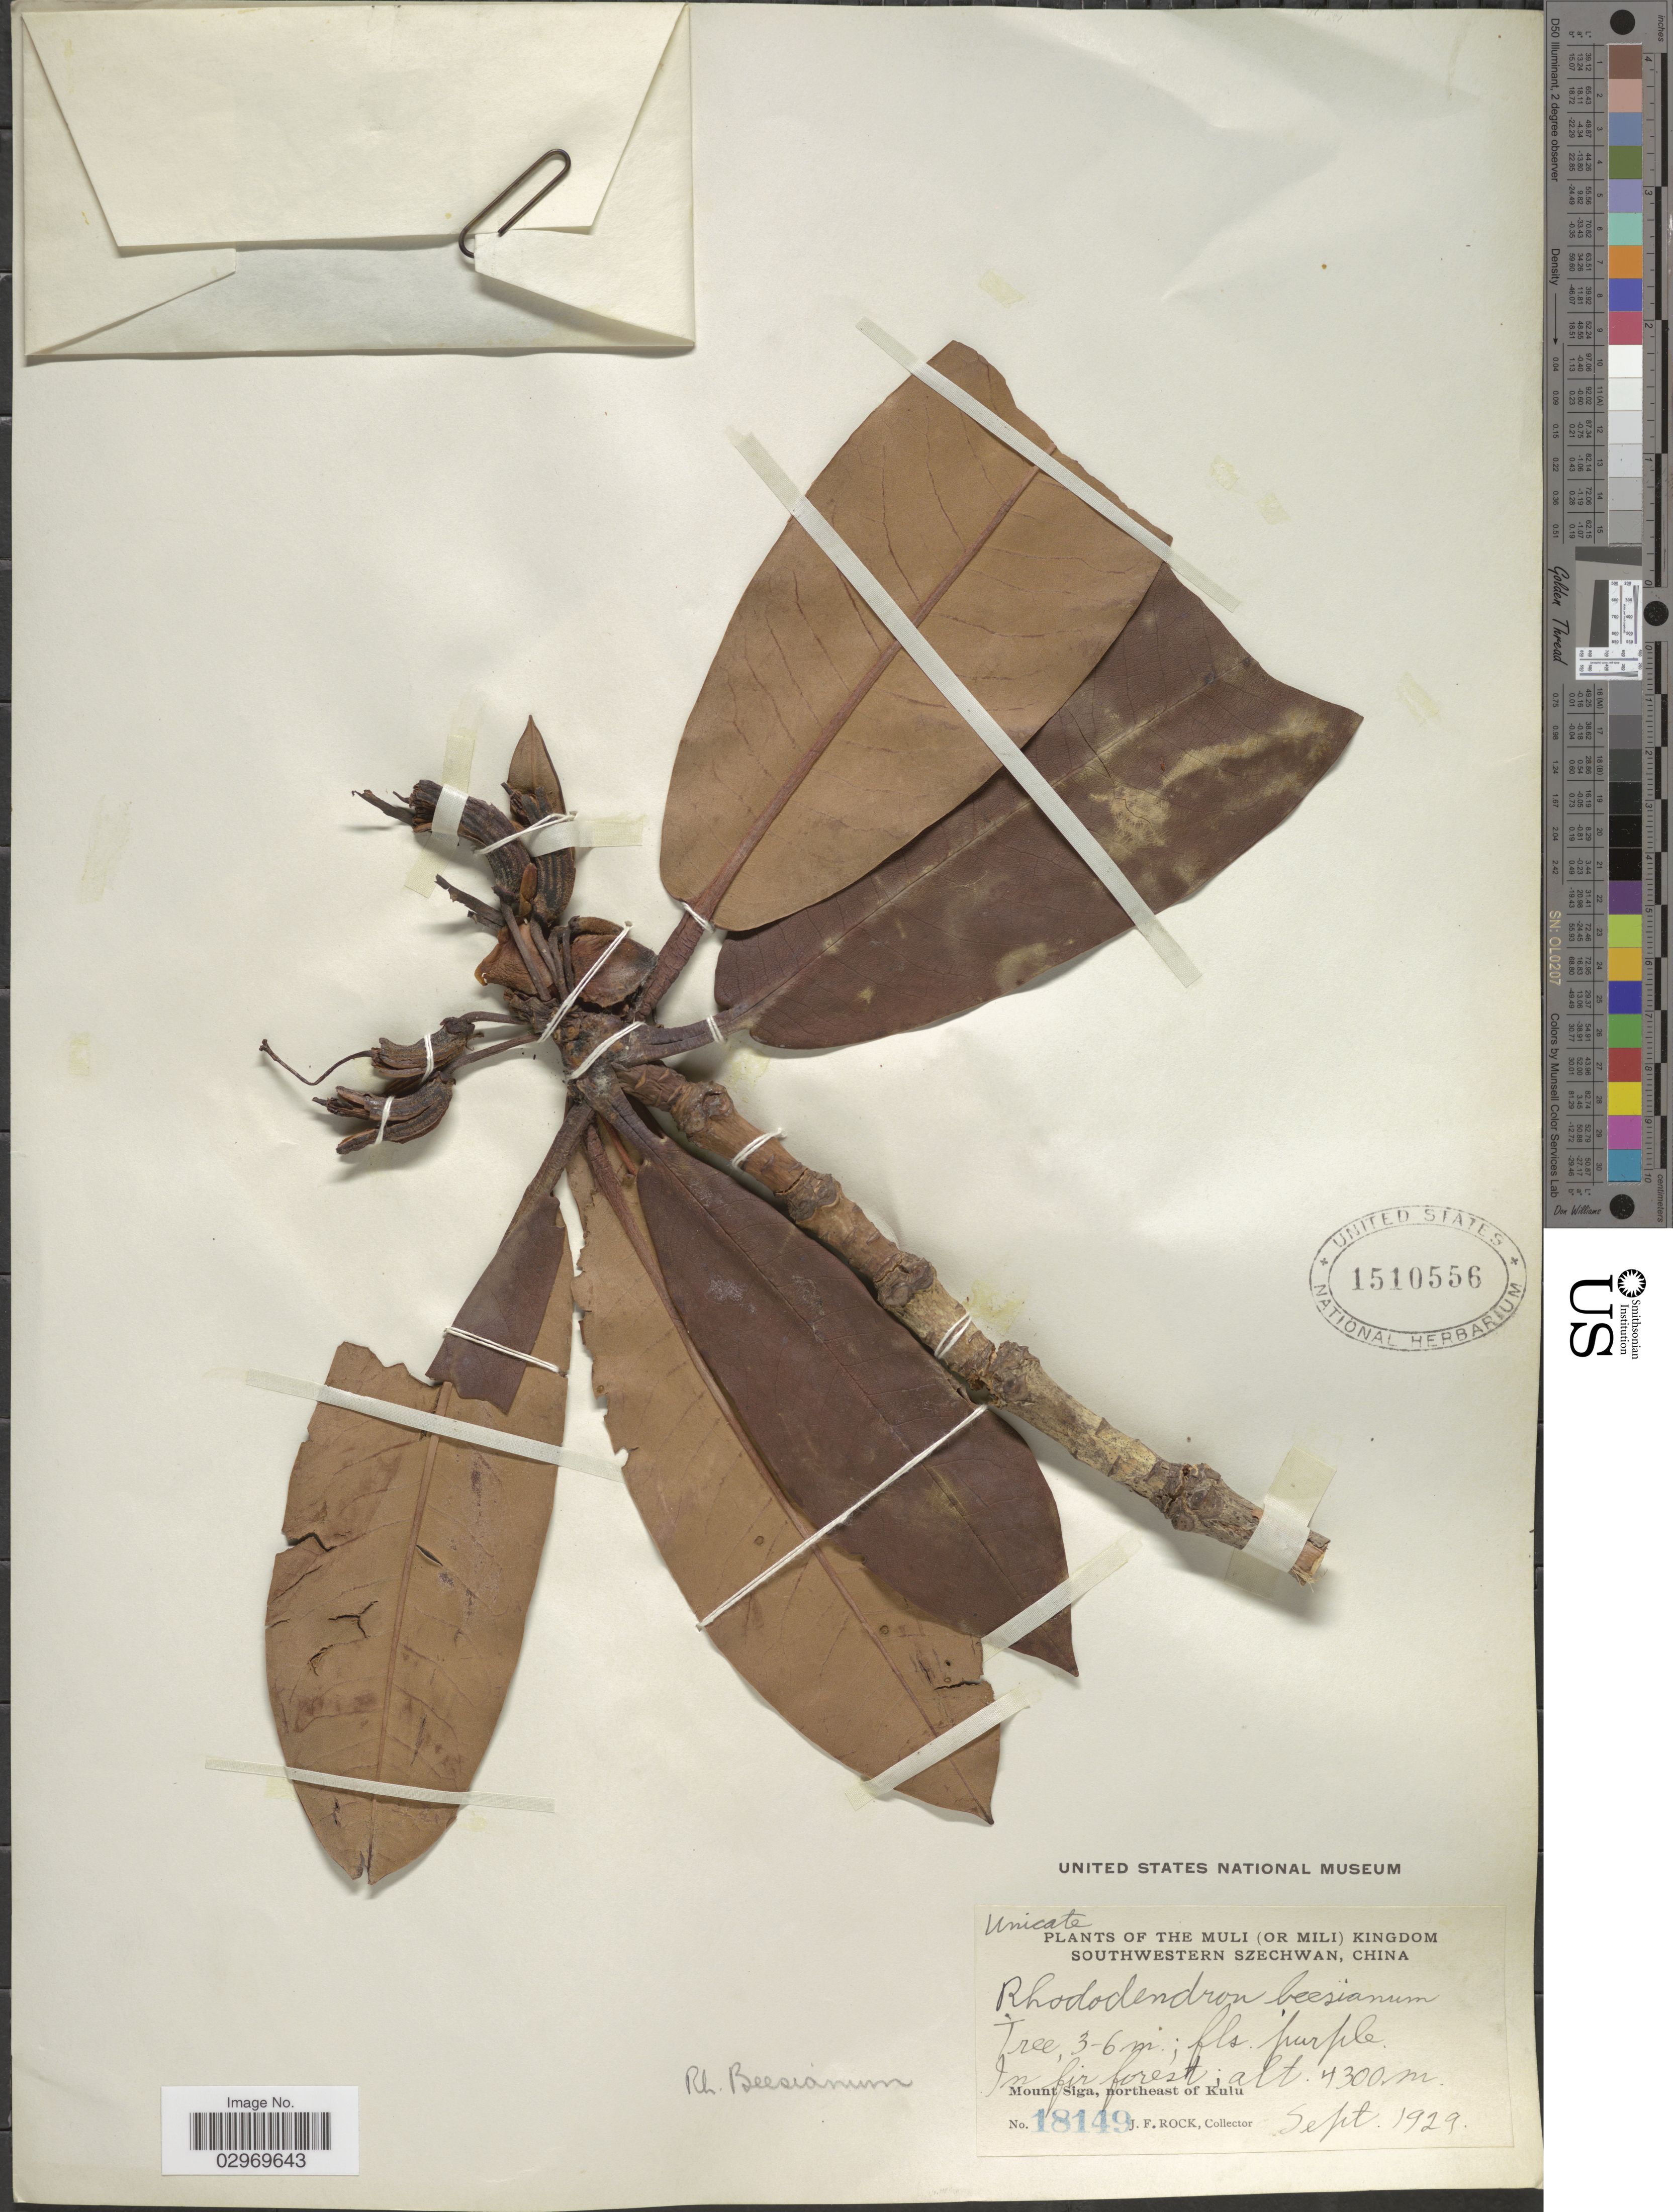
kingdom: Plantae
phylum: Tracheophyta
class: Magnoliopsida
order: Ericales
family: Ericaceae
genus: Rhododendron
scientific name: Rhododendron beesianum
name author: Diels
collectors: J. Rock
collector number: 18149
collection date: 1929-09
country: China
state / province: Sichuan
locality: The Muli (or Mili) Kingdom, Southwestern Szechwan. In fir forest. Mount Siga, northeast of Kulu.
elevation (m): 4300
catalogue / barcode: US 1510556